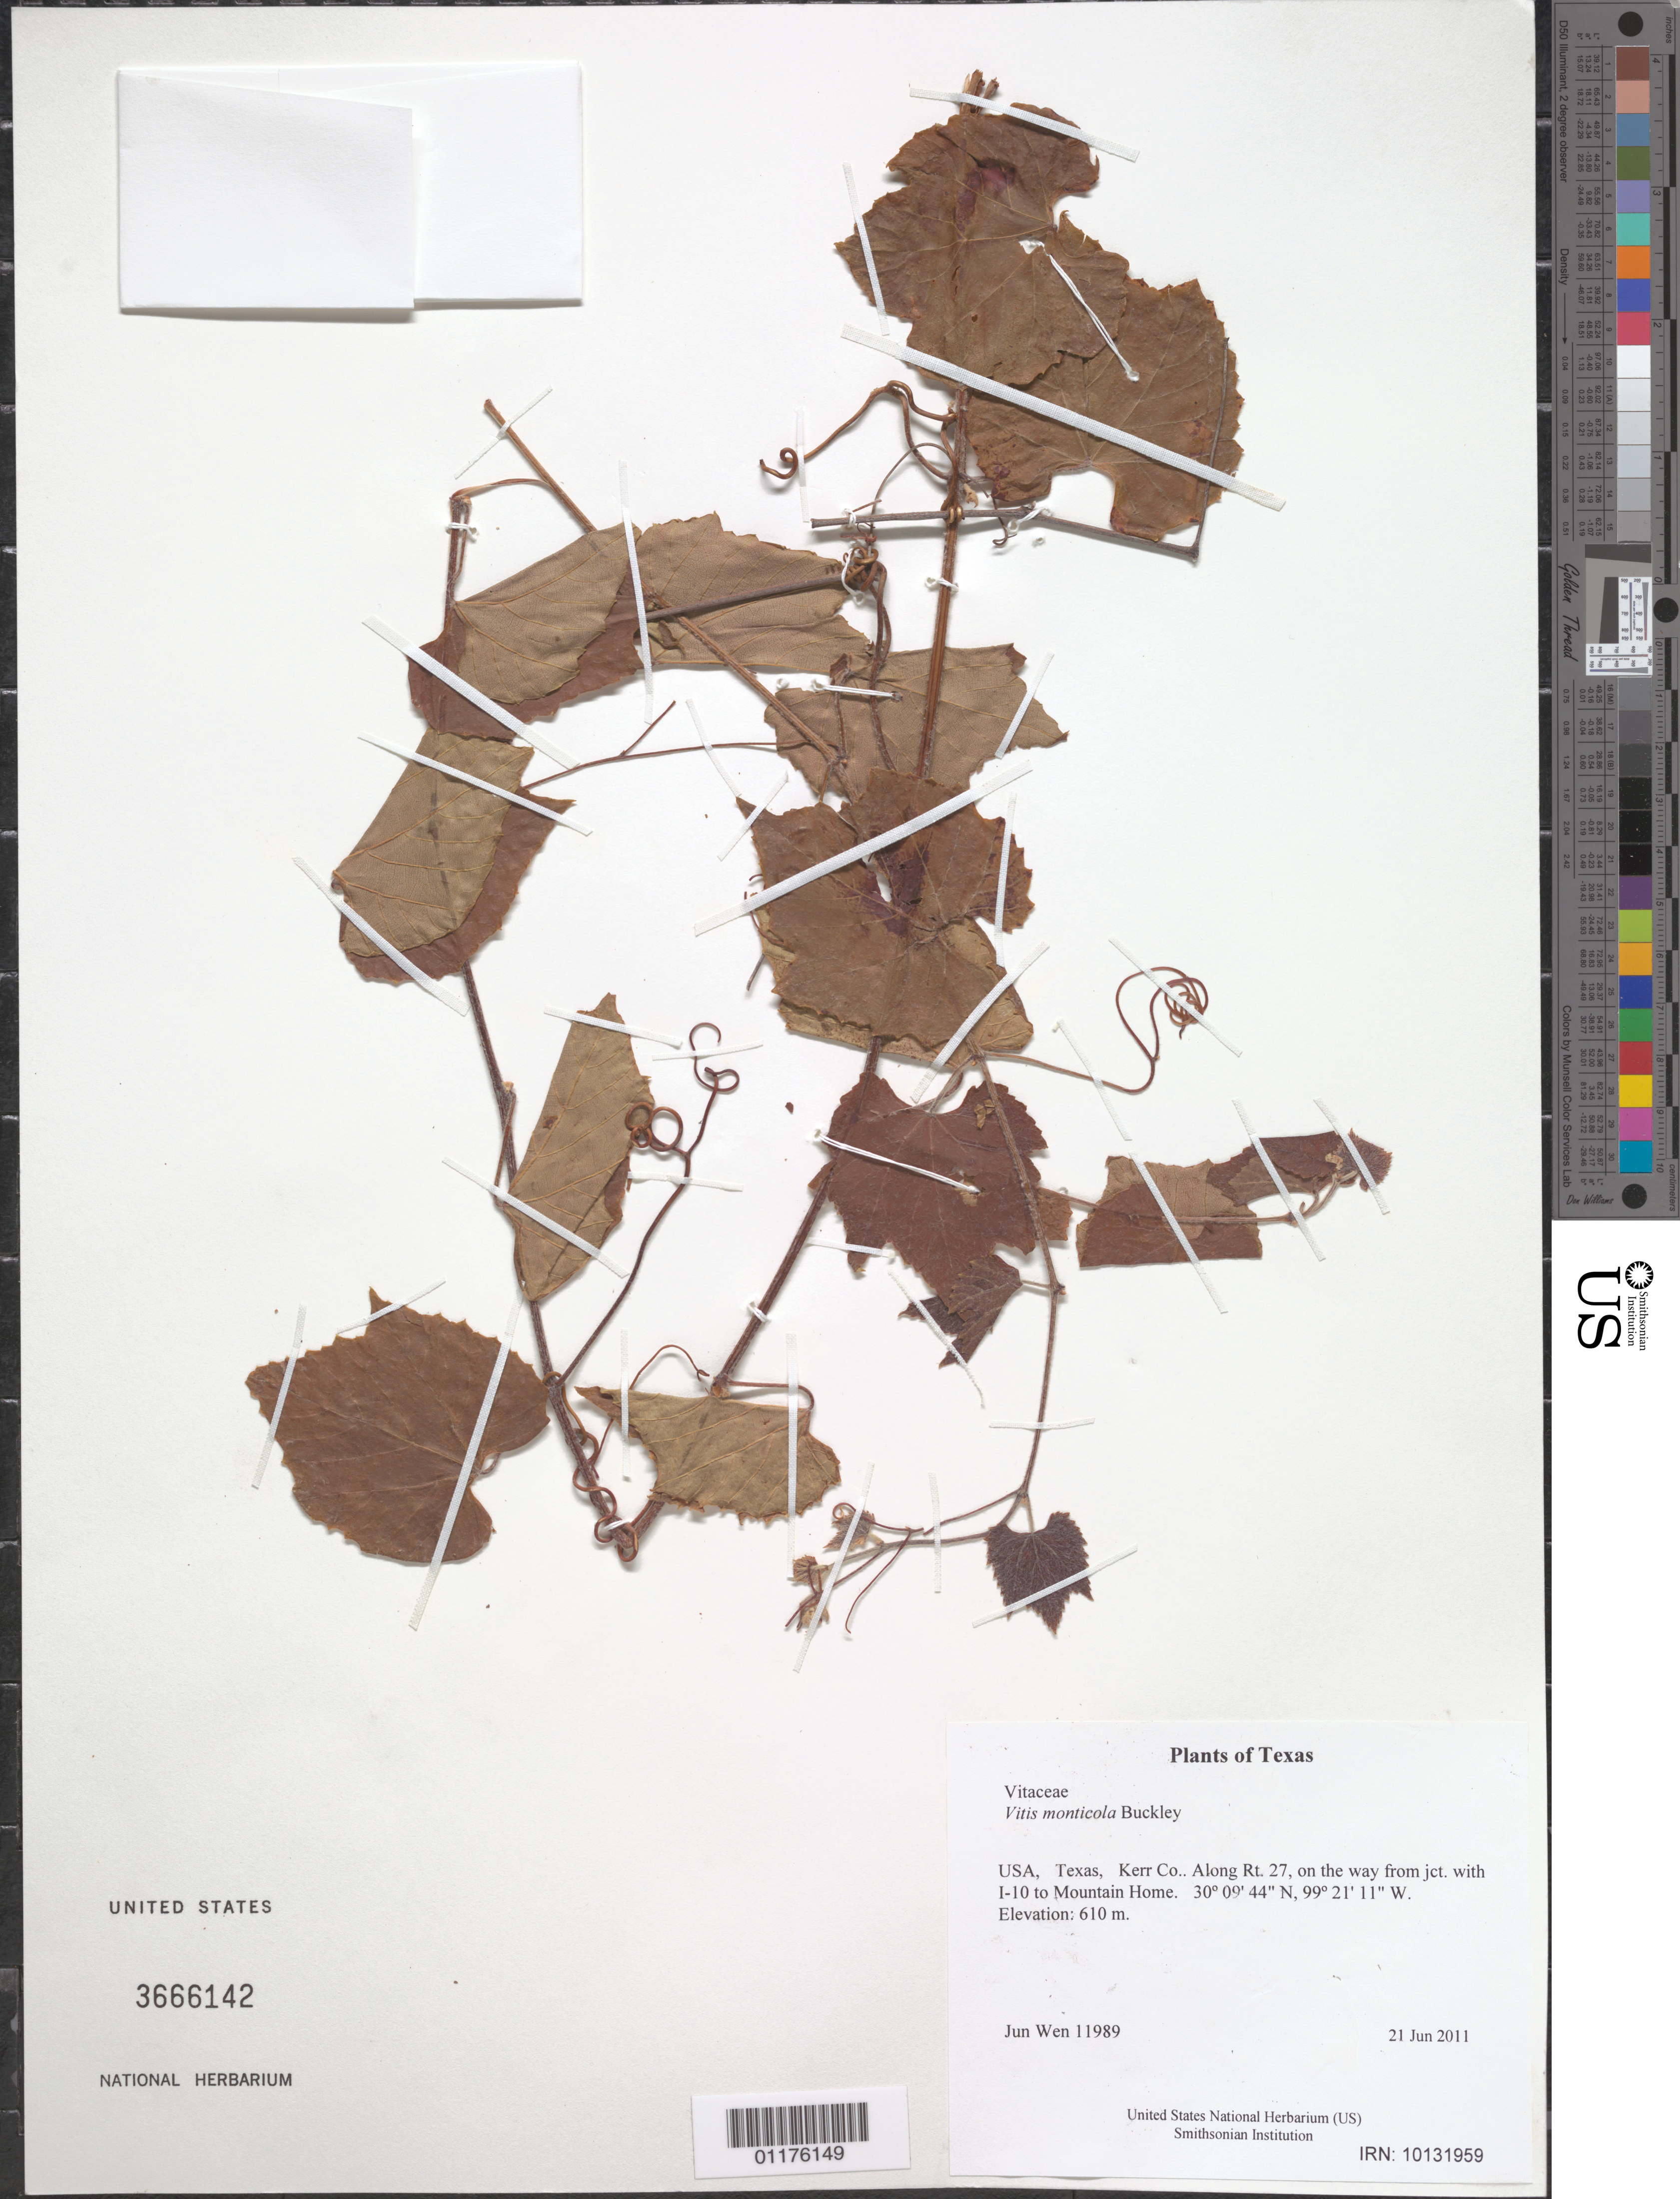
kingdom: Plantae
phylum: Tracheophyta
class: Magnoliopsida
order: Vitales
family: Vitaceae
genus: Vitis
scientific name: Vitis monticola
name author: Buckley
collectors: J. Wen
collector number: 11989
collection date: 2011-06-21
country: United States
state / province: Texas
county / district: Kerr Co.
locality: Along Rt. 27, on the way from jct. with I-10 to Mountain Home.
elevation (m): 610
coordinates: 30 09.740 N, 99 21.179 W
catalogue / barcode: US 3666142